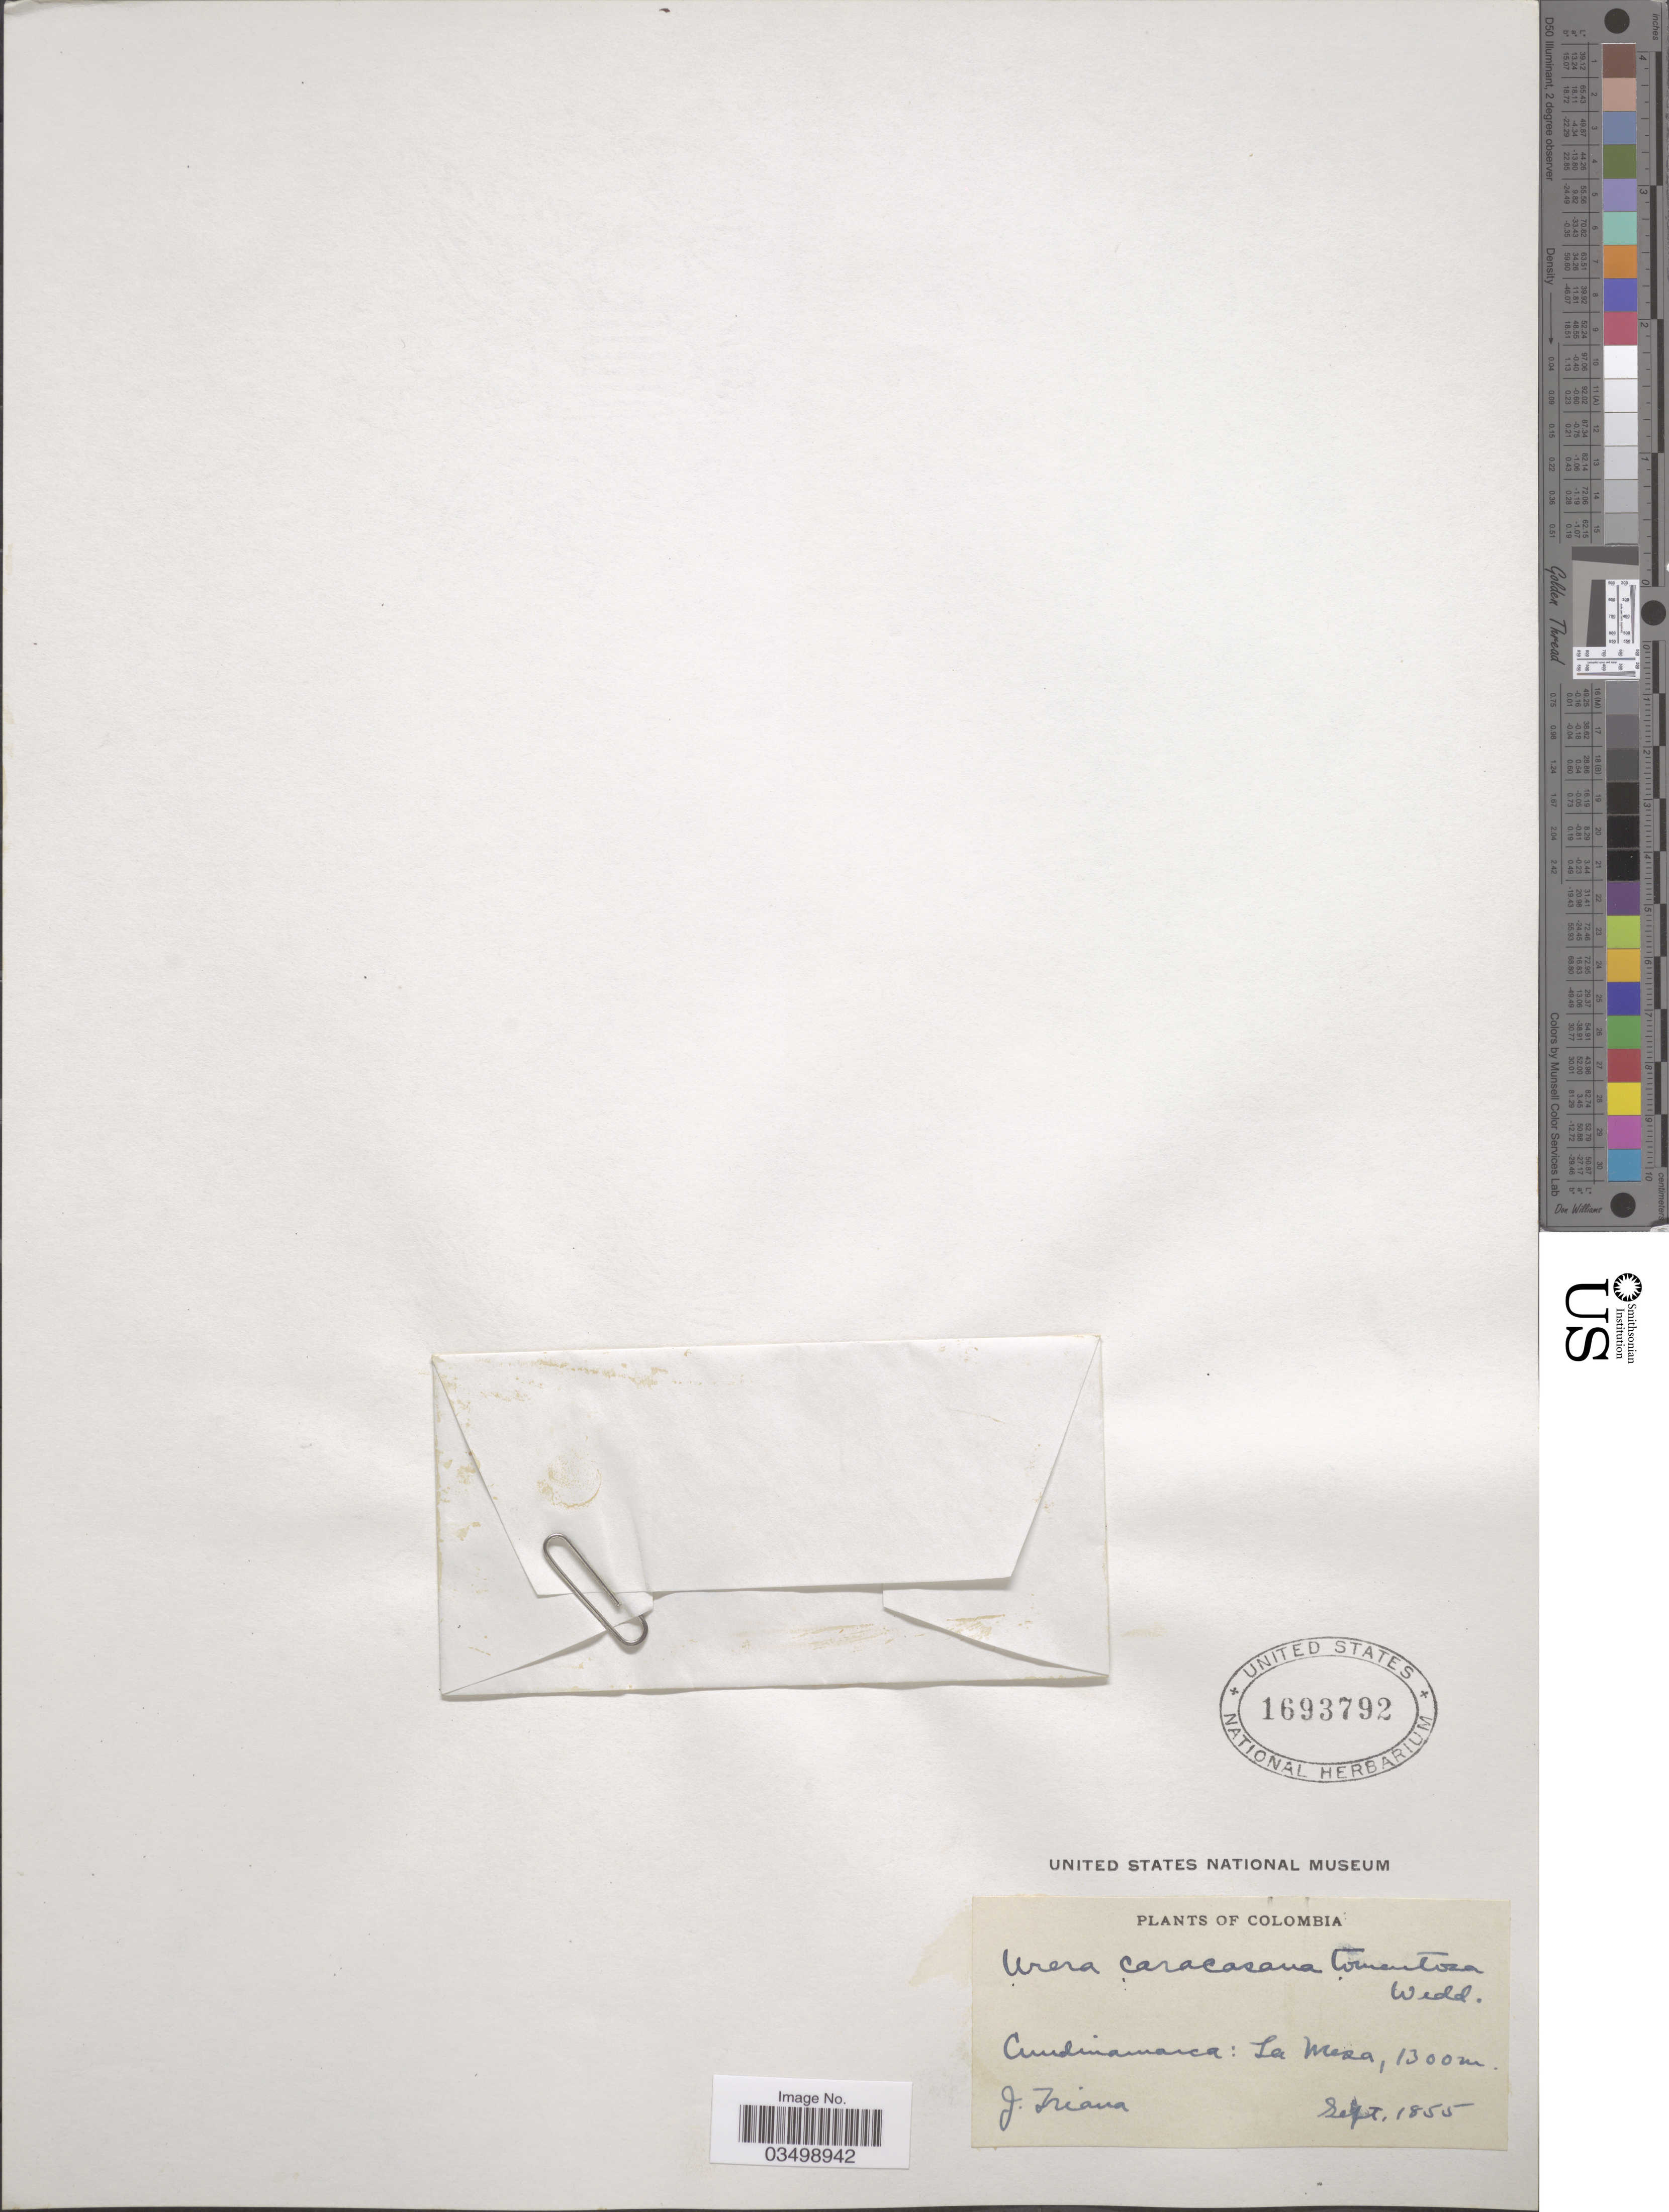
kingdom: Plantae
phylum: Tracheophyta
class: Magnoliopsida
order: Rosales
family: Urticaceae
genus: Urera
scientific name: Urera caracasana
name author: (Jacq.) Gaudich. ex Griseb.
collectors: J. Triana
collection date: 1855-09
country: Colombia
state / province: Cundinamarca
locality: La Mesa.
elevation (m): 1300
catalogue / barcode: US 1693792